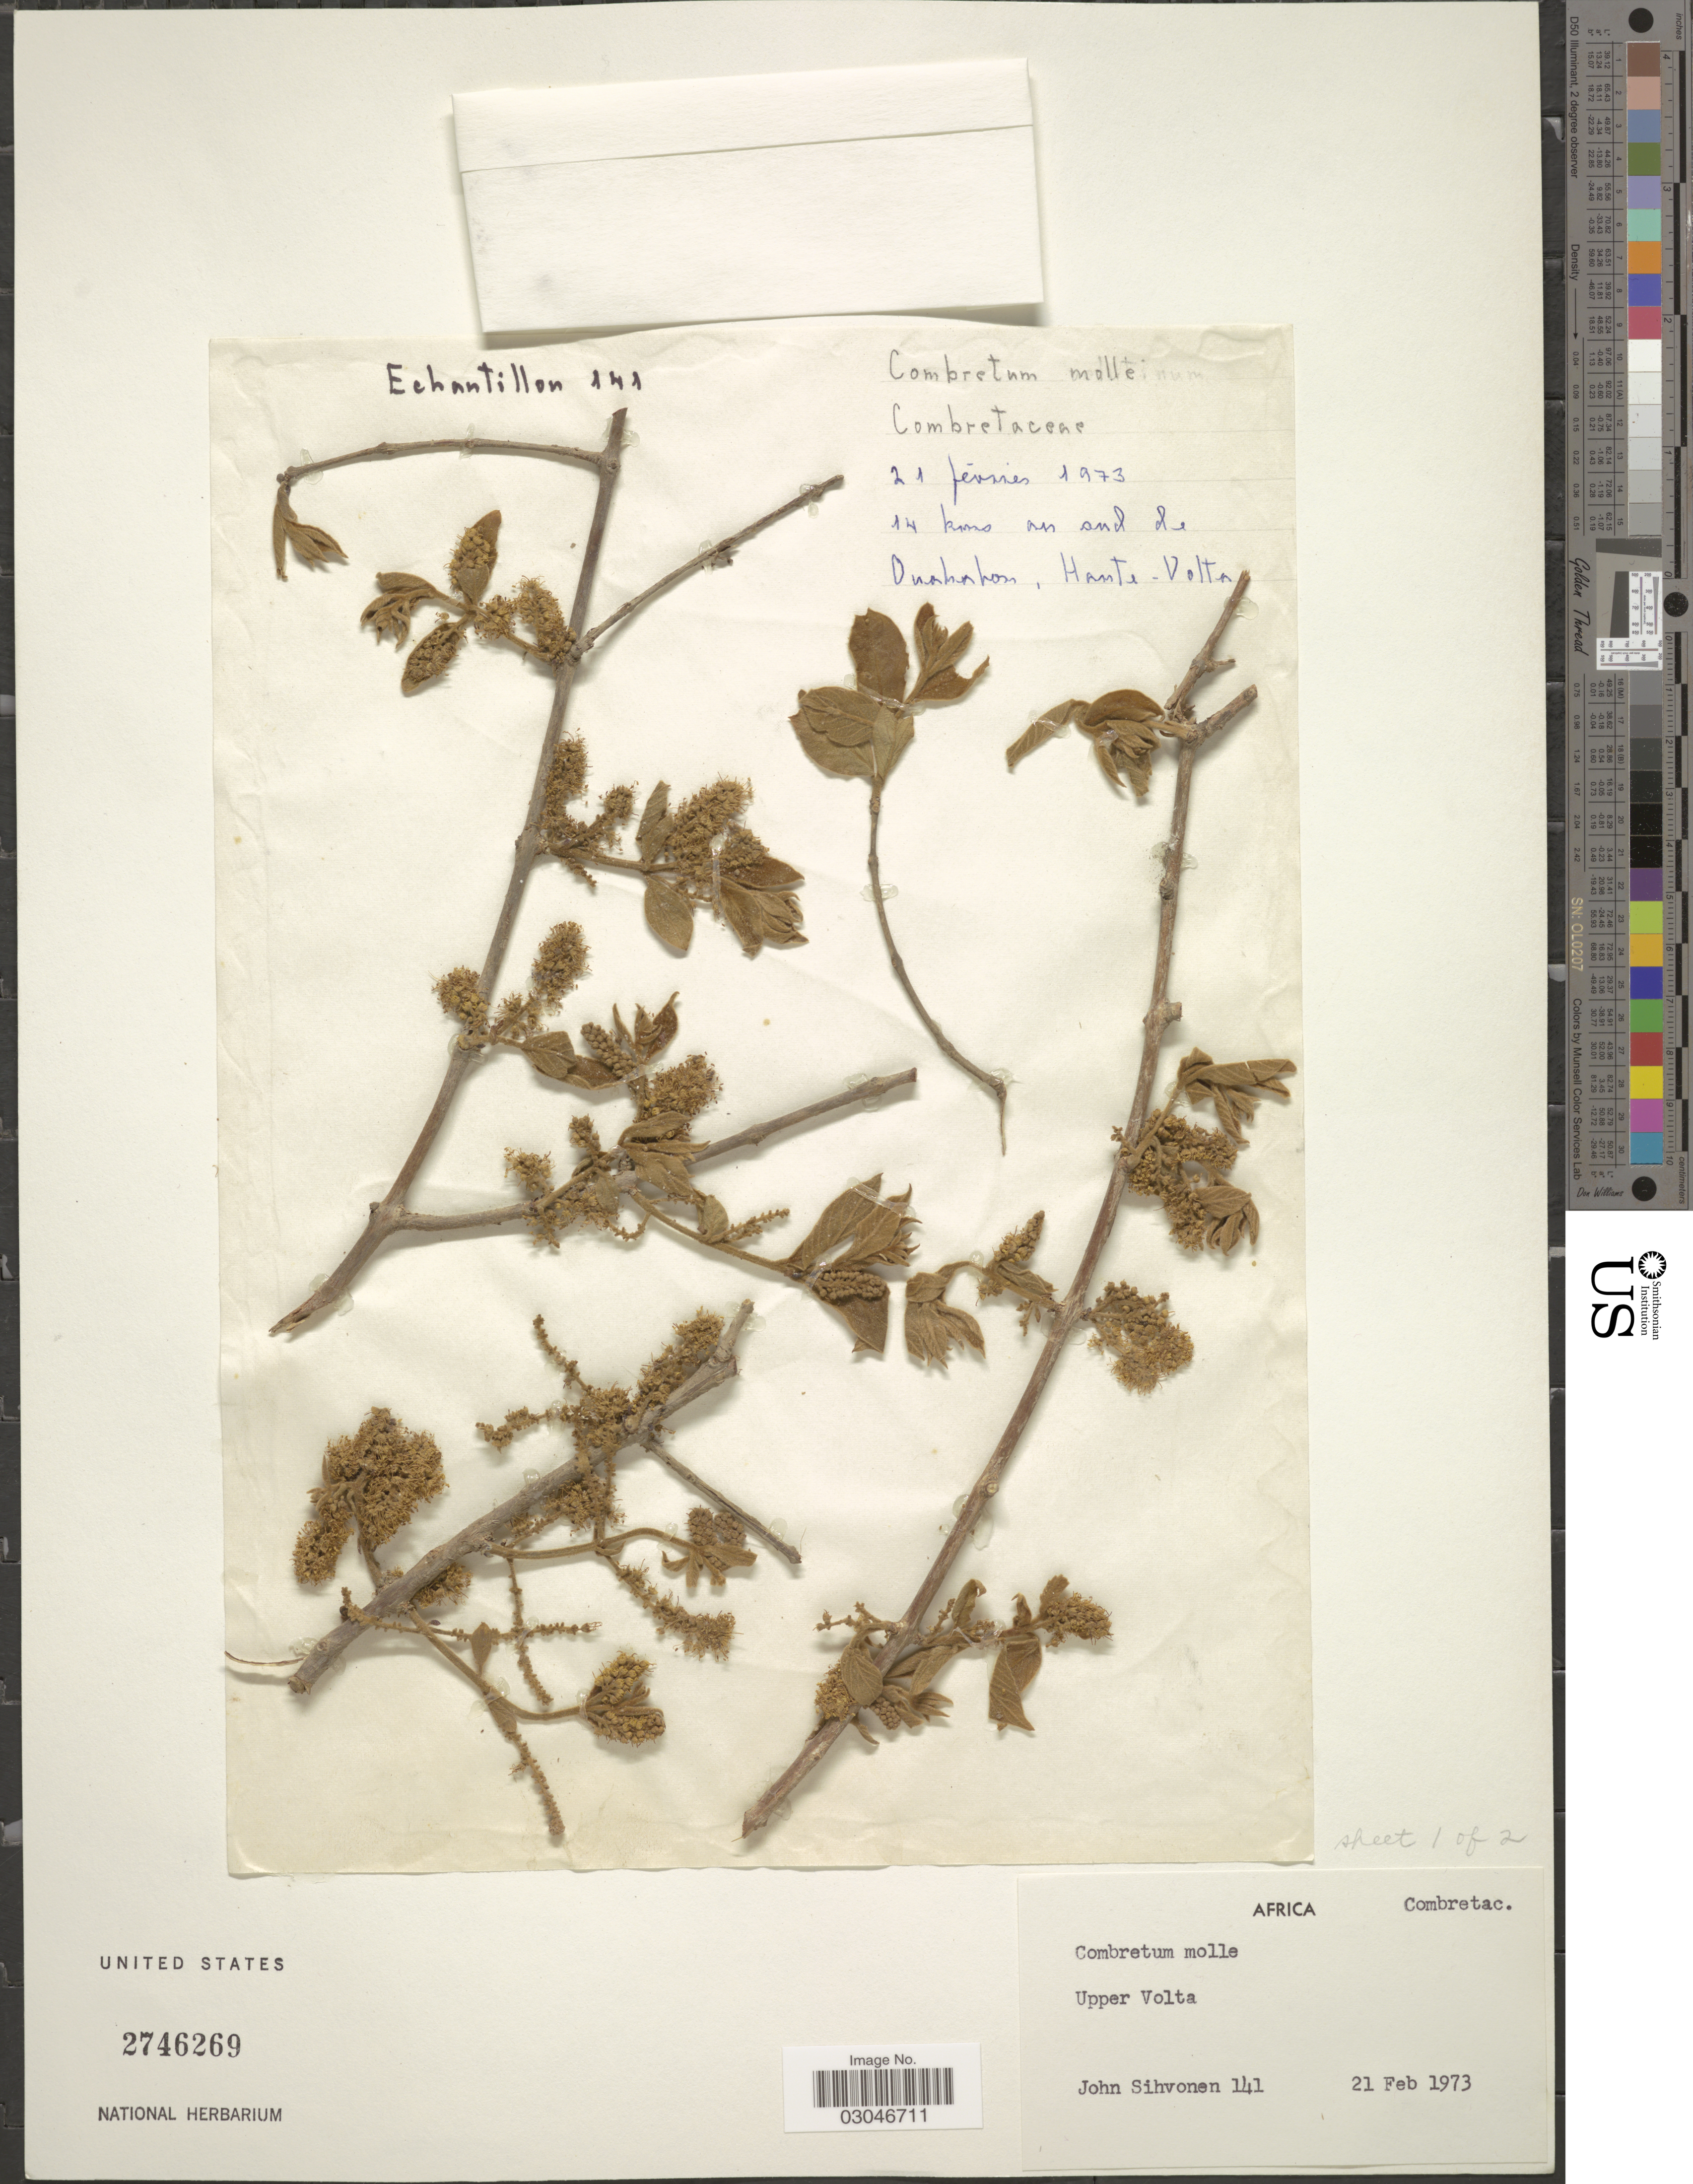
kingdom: Plantae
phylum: Tracheophyta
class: Magnoliopsida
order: Myrtales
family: Combretaceae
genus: Combretum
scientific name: Combretum molle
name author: R. Br. ex G. Don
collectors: J. Sihvonen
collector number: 141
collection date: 1973-02-21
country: Burkina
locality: Upper Volta. 14 kms on and de Ouahahon [interpreted], Haute-Volta.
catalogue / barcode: US 2746269